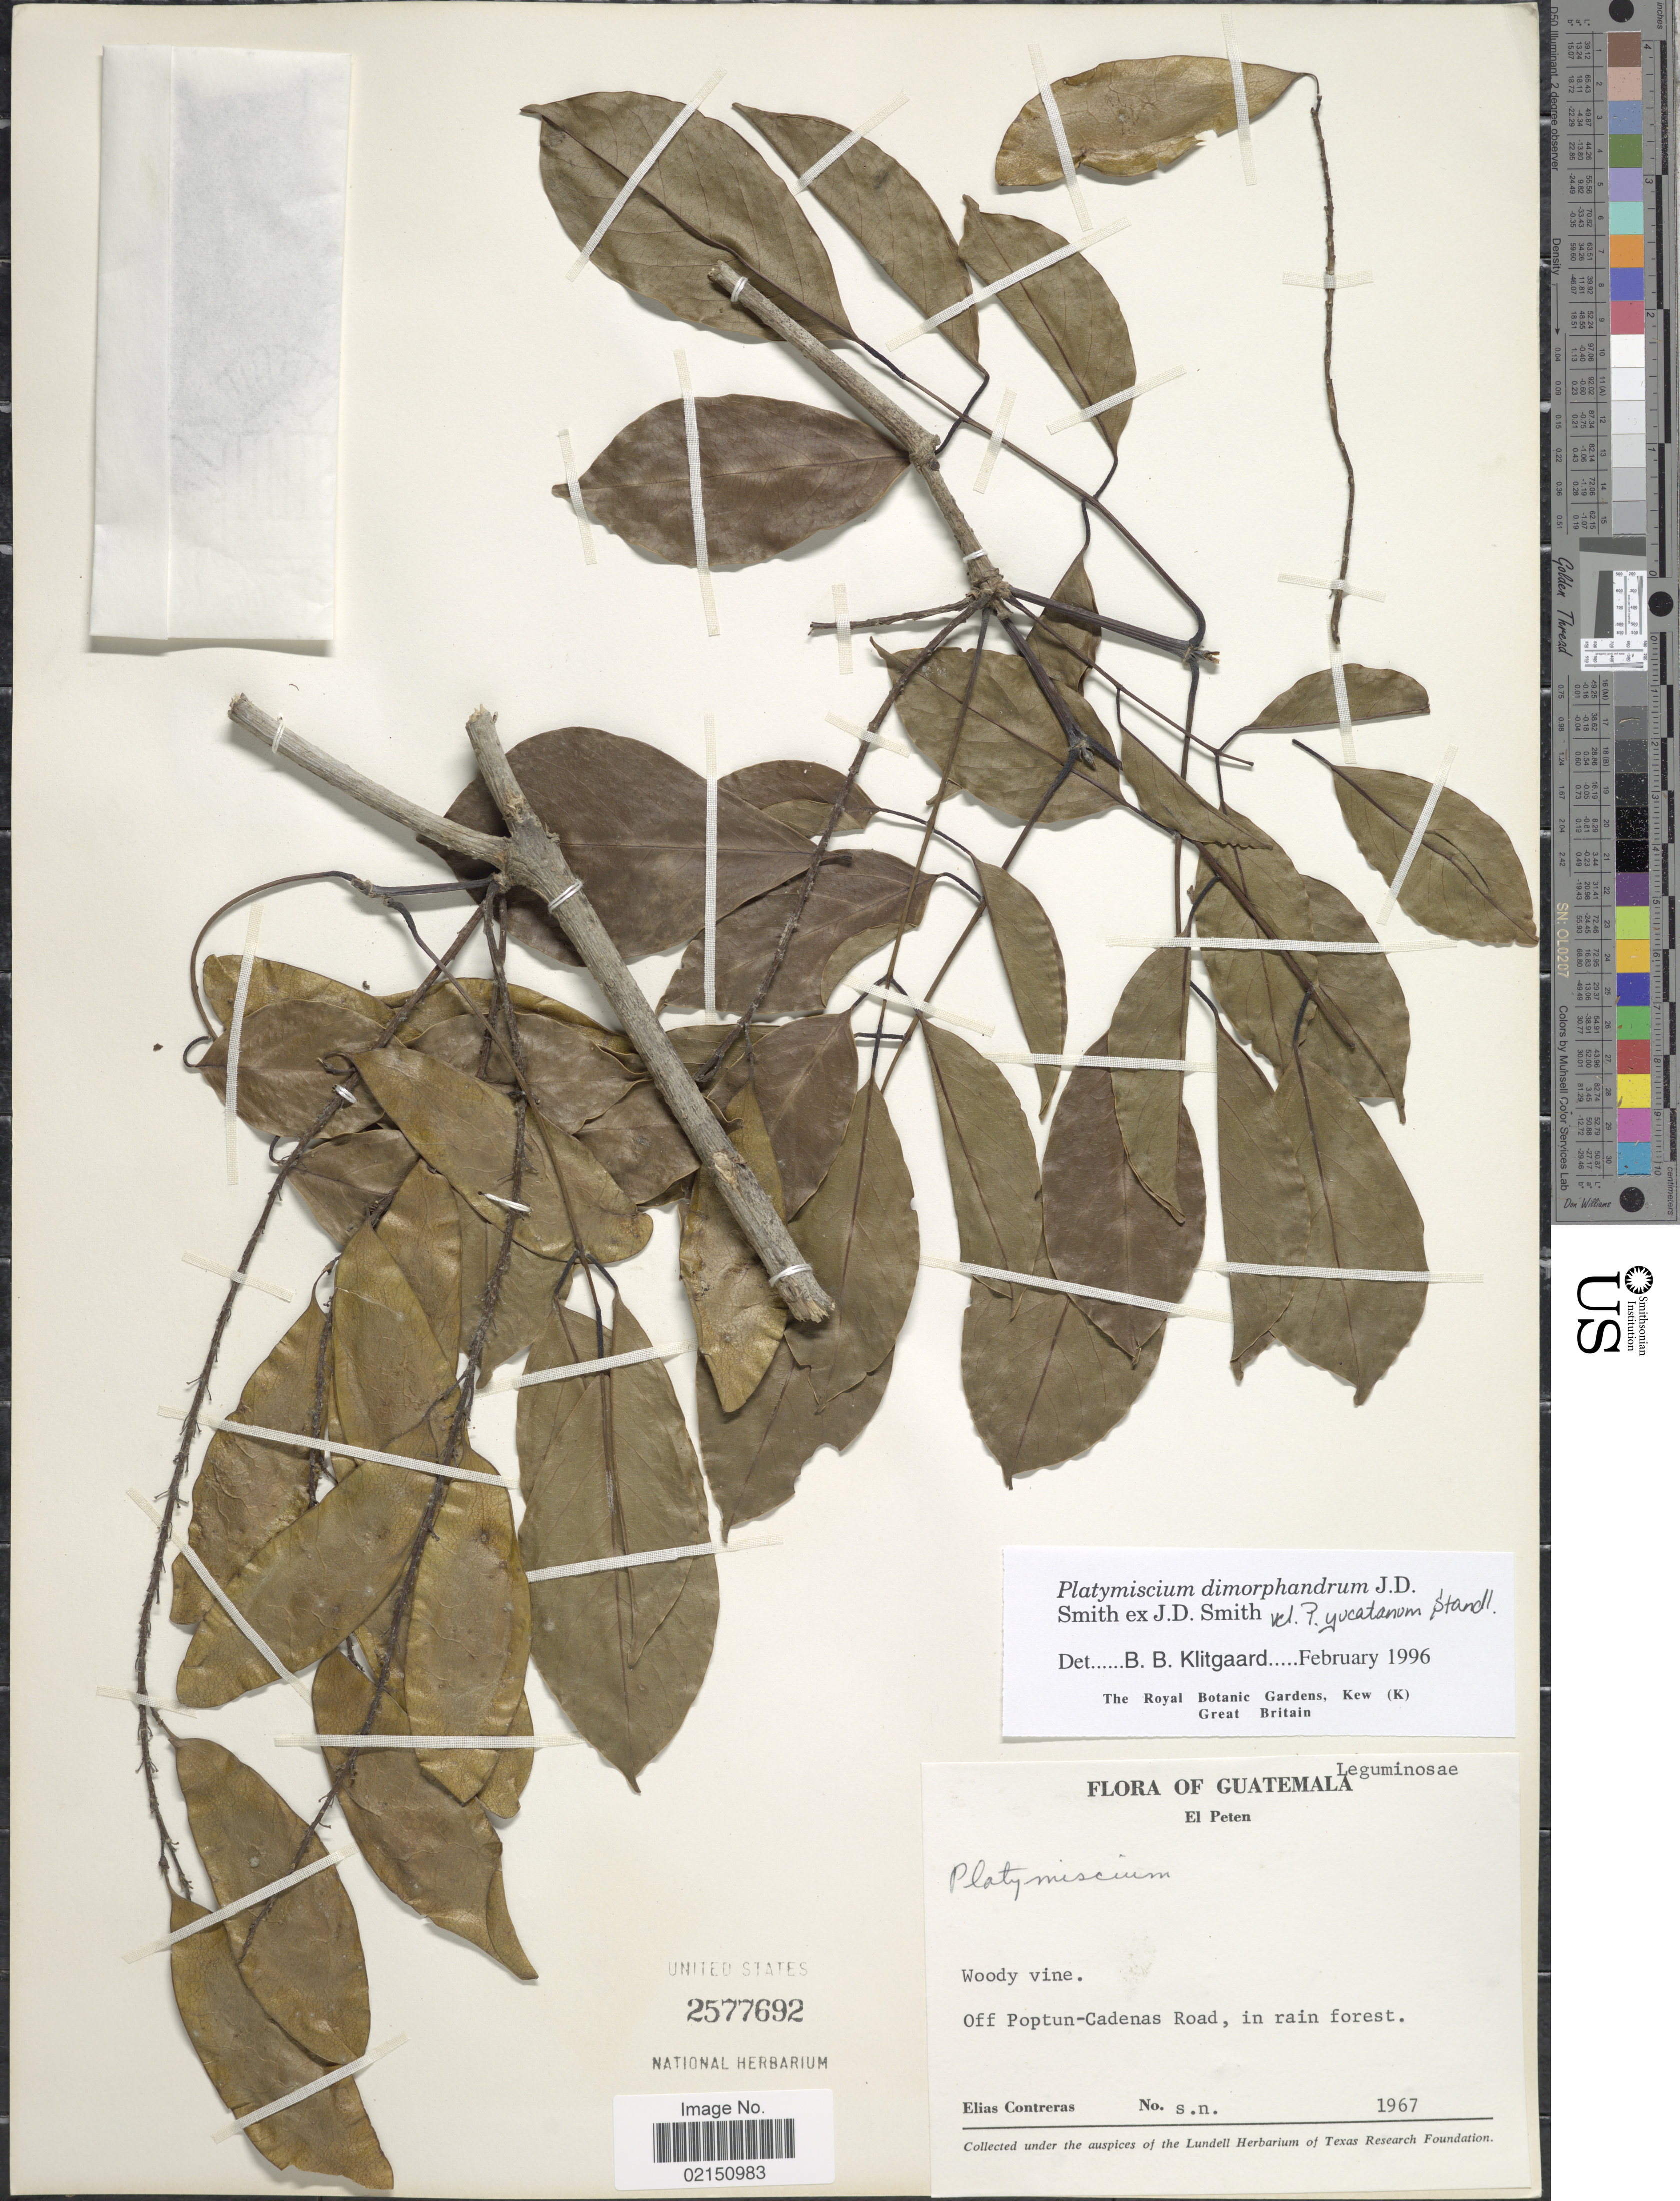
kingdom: Plantae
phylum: Tracheophyta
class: Magnoliopsida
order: Fabales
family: Fabaceae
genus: Platymiscium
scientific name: Platymiscium dimorphandrum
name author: Donn. Sm.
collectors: E. Contreras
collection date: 1967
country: Guatemala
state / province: El Petén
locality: Woody vine, Off Poptun-Cadenas Road, in rain forest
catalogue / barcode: US 2577692